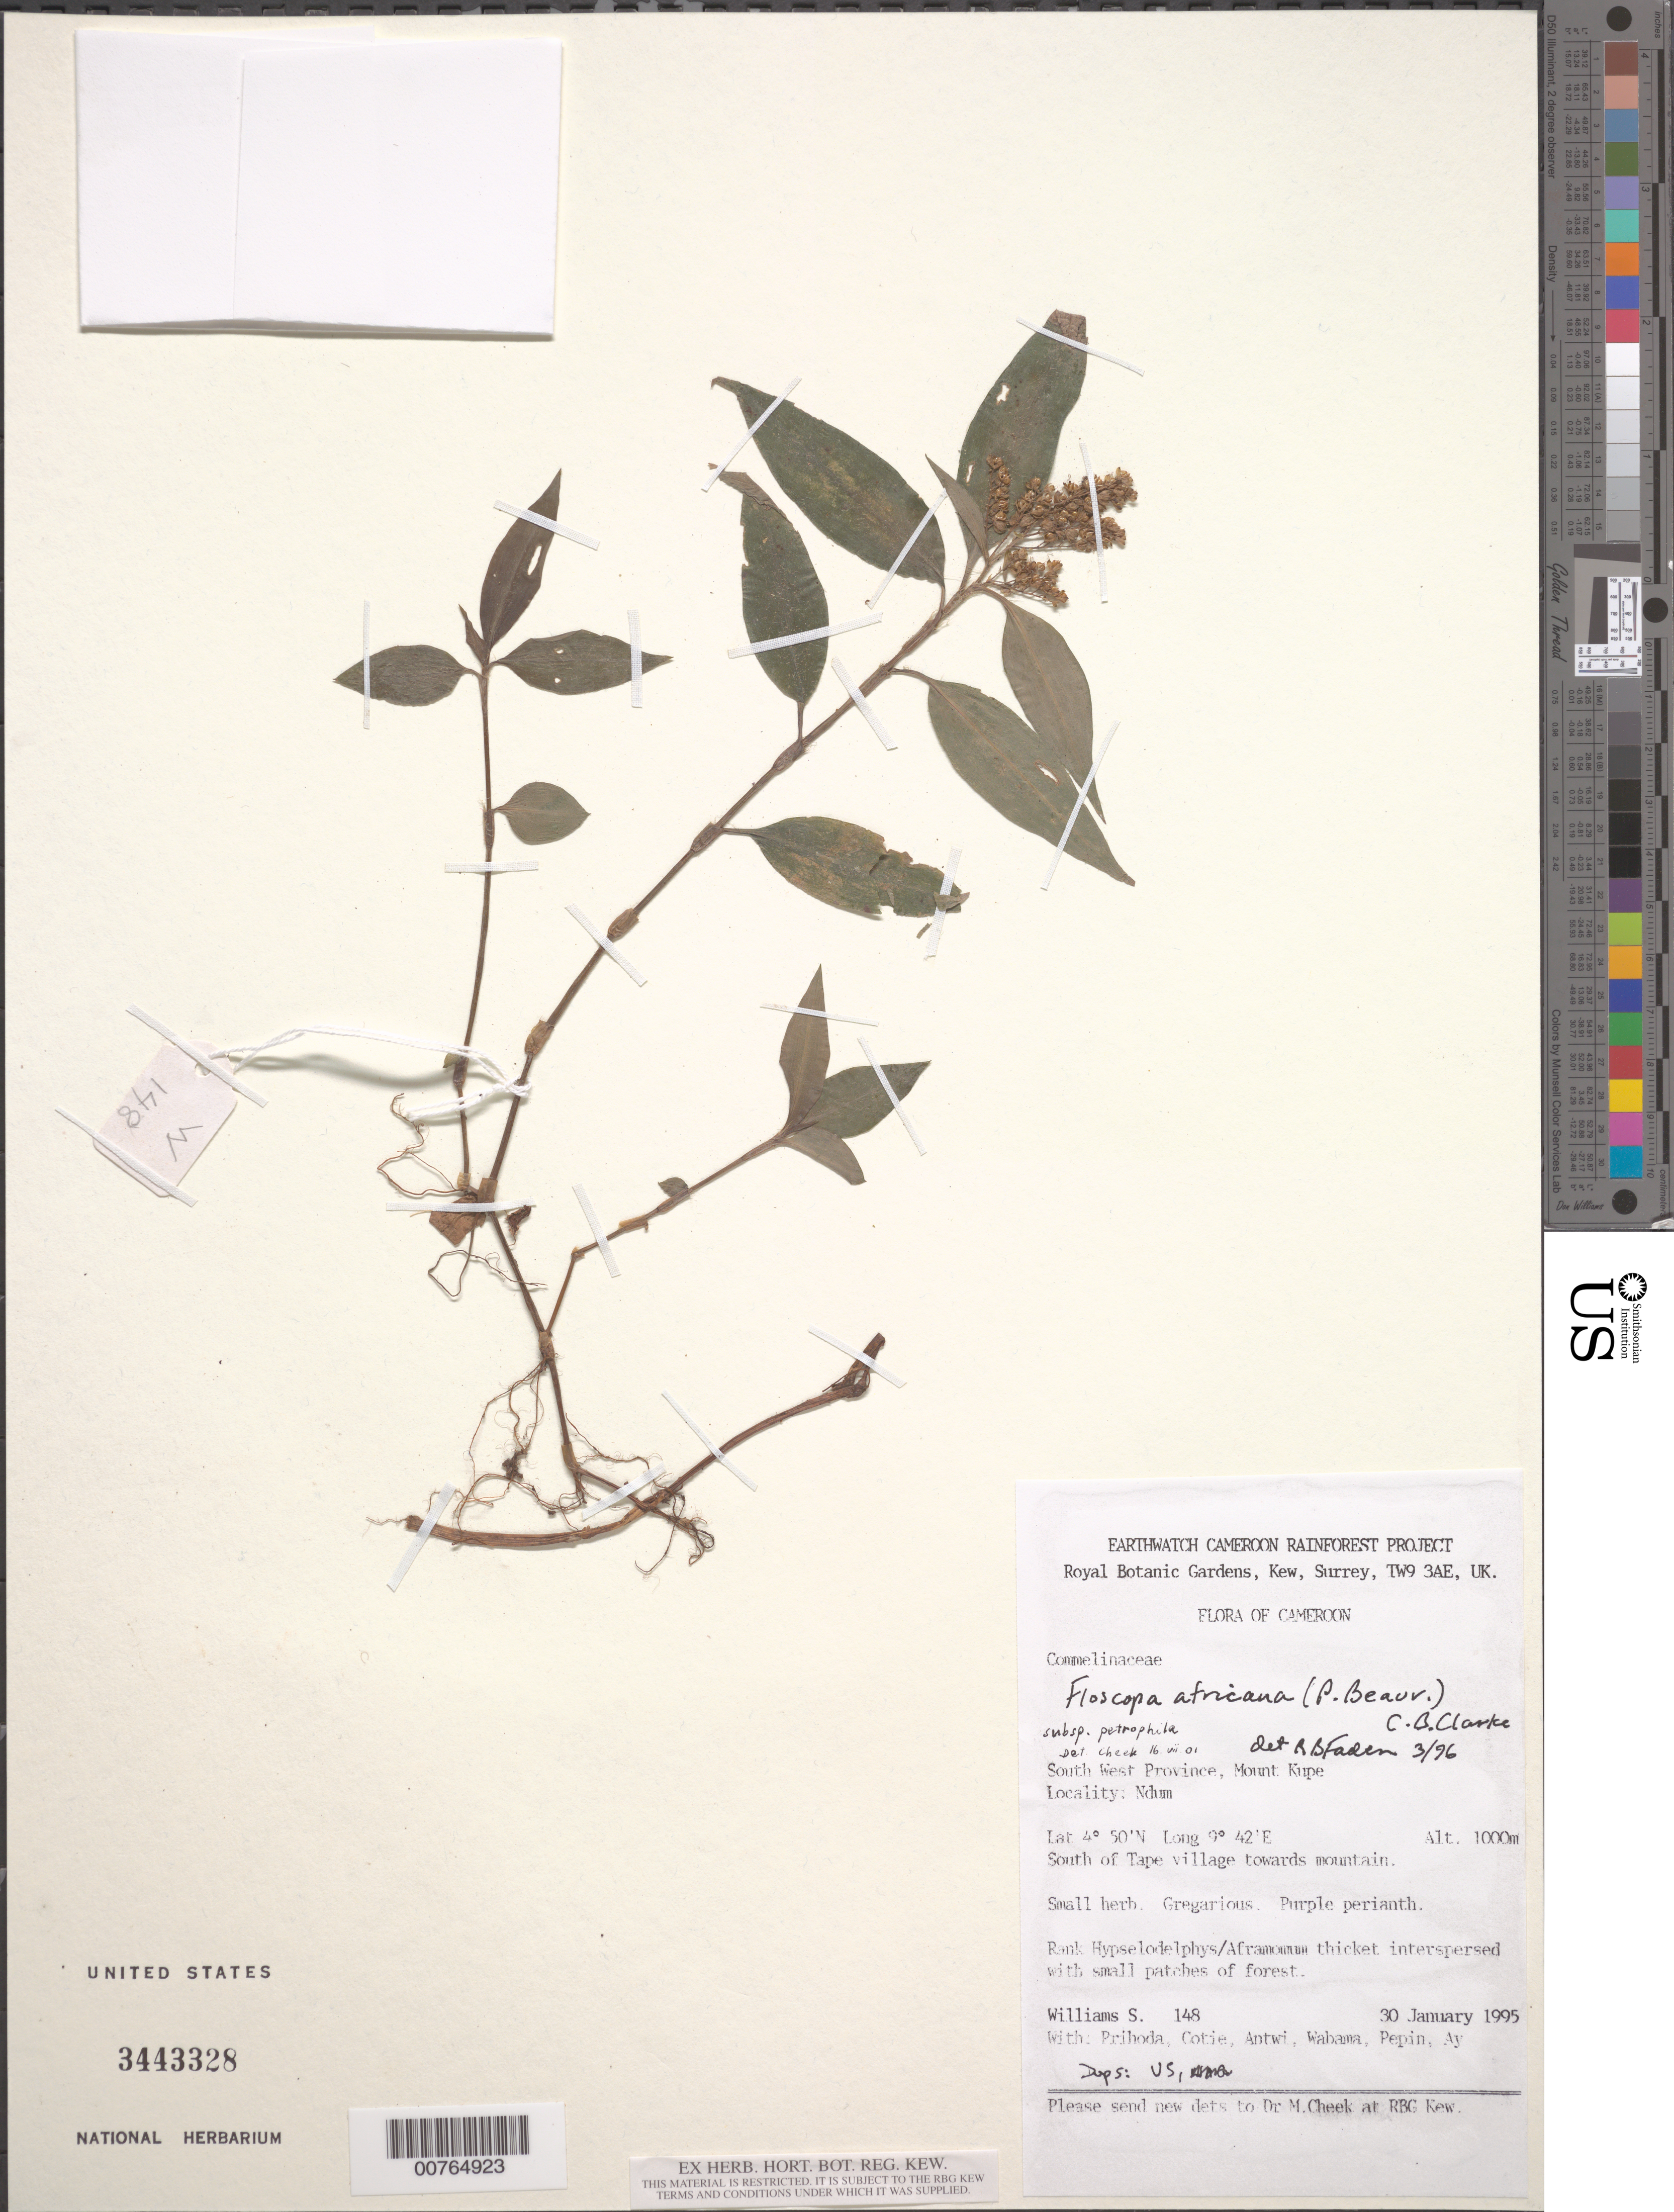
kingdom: Plantae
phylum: Tracheophyta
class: Liliopsida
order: Commelinales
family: Commelinaceae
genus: Floscopa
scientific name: Floscopa africana subsp. petrophila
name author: J.K. Morton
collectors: S. Williams, -. Prihoda, -. Cotie, -. Antwi, -. Wabama, -. Pepin & -. Ay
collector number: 148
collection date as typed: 30 Jan 1995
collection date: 1995-01-30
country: Cameroon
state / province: Sud-Ouest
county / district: Mount Kupe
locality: Ndum.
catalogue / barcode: US 3443328